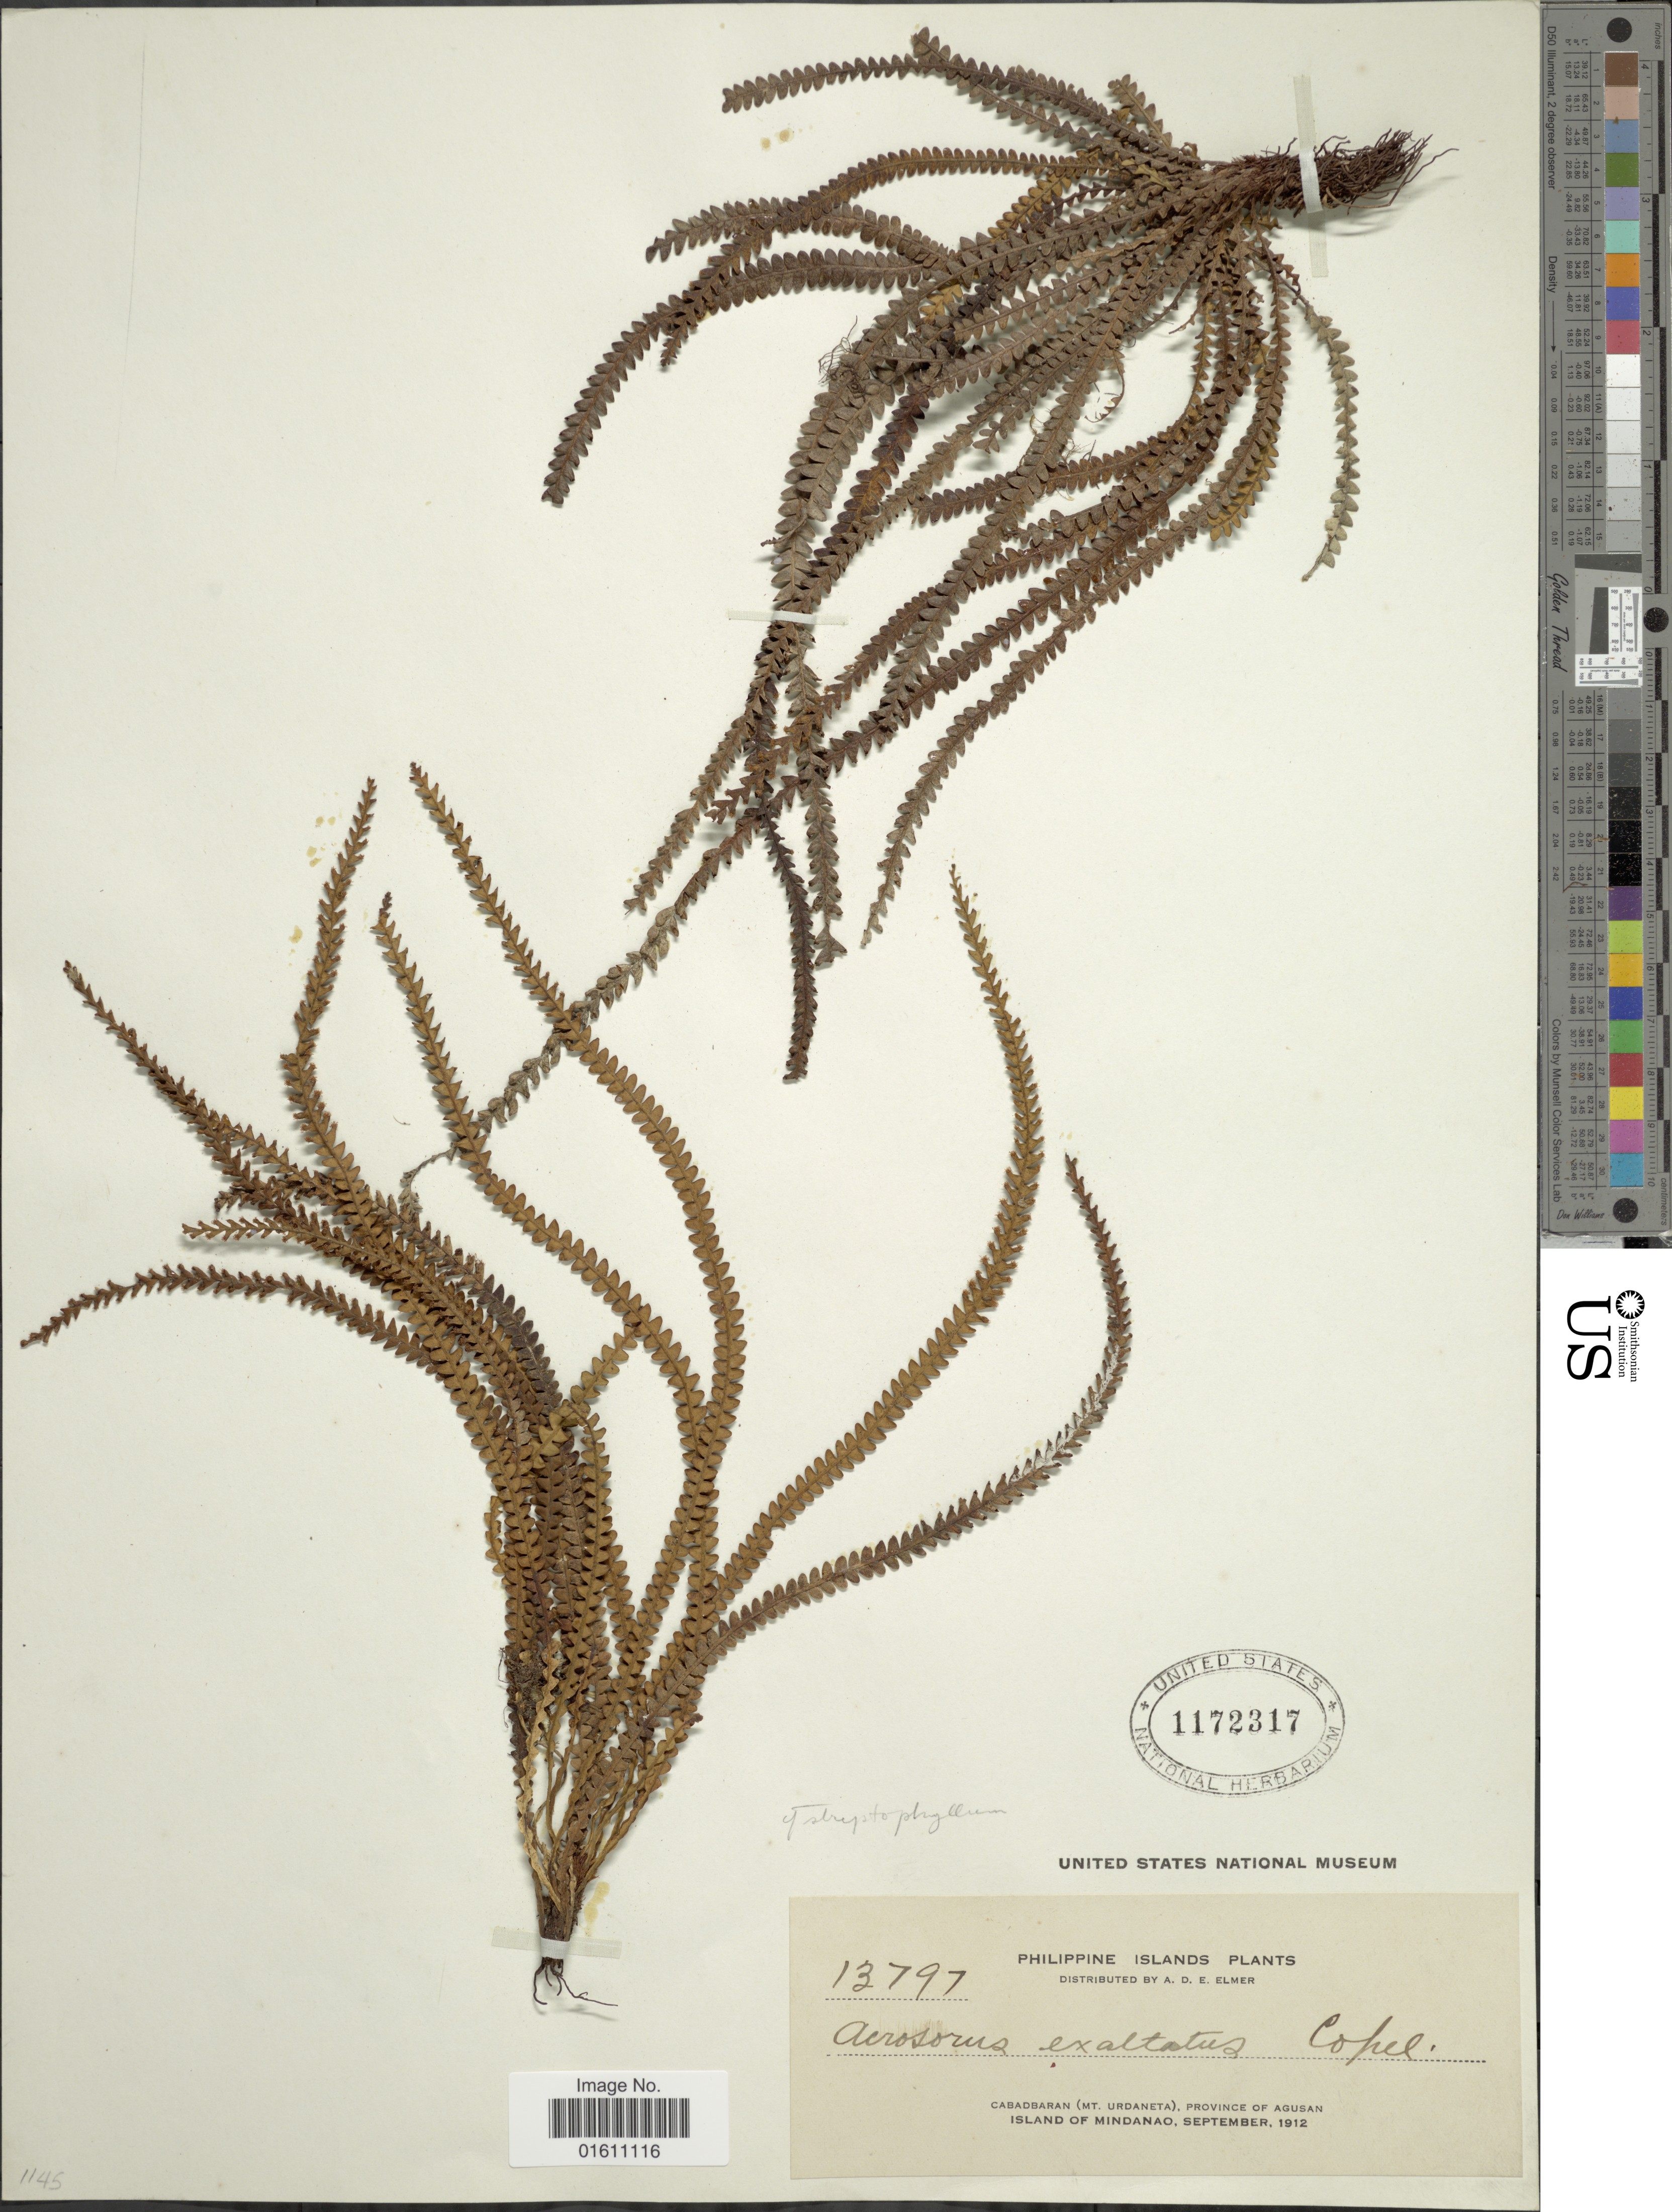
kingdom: Plantae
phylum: Tracheophyta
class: Polypodiopsida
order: Polypodiales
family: Polypodiaceae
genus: Acrosorus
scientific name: Acrosorus exaltatus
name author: Copel.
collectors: A. D. E. Elmer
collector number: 13797*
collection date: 1912-09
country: Philippines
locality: Philippines Islands, Cabadbaran (Mt. Urdaneta), Province of Agusan, Island of Mindanao.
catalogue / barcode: US 1172317